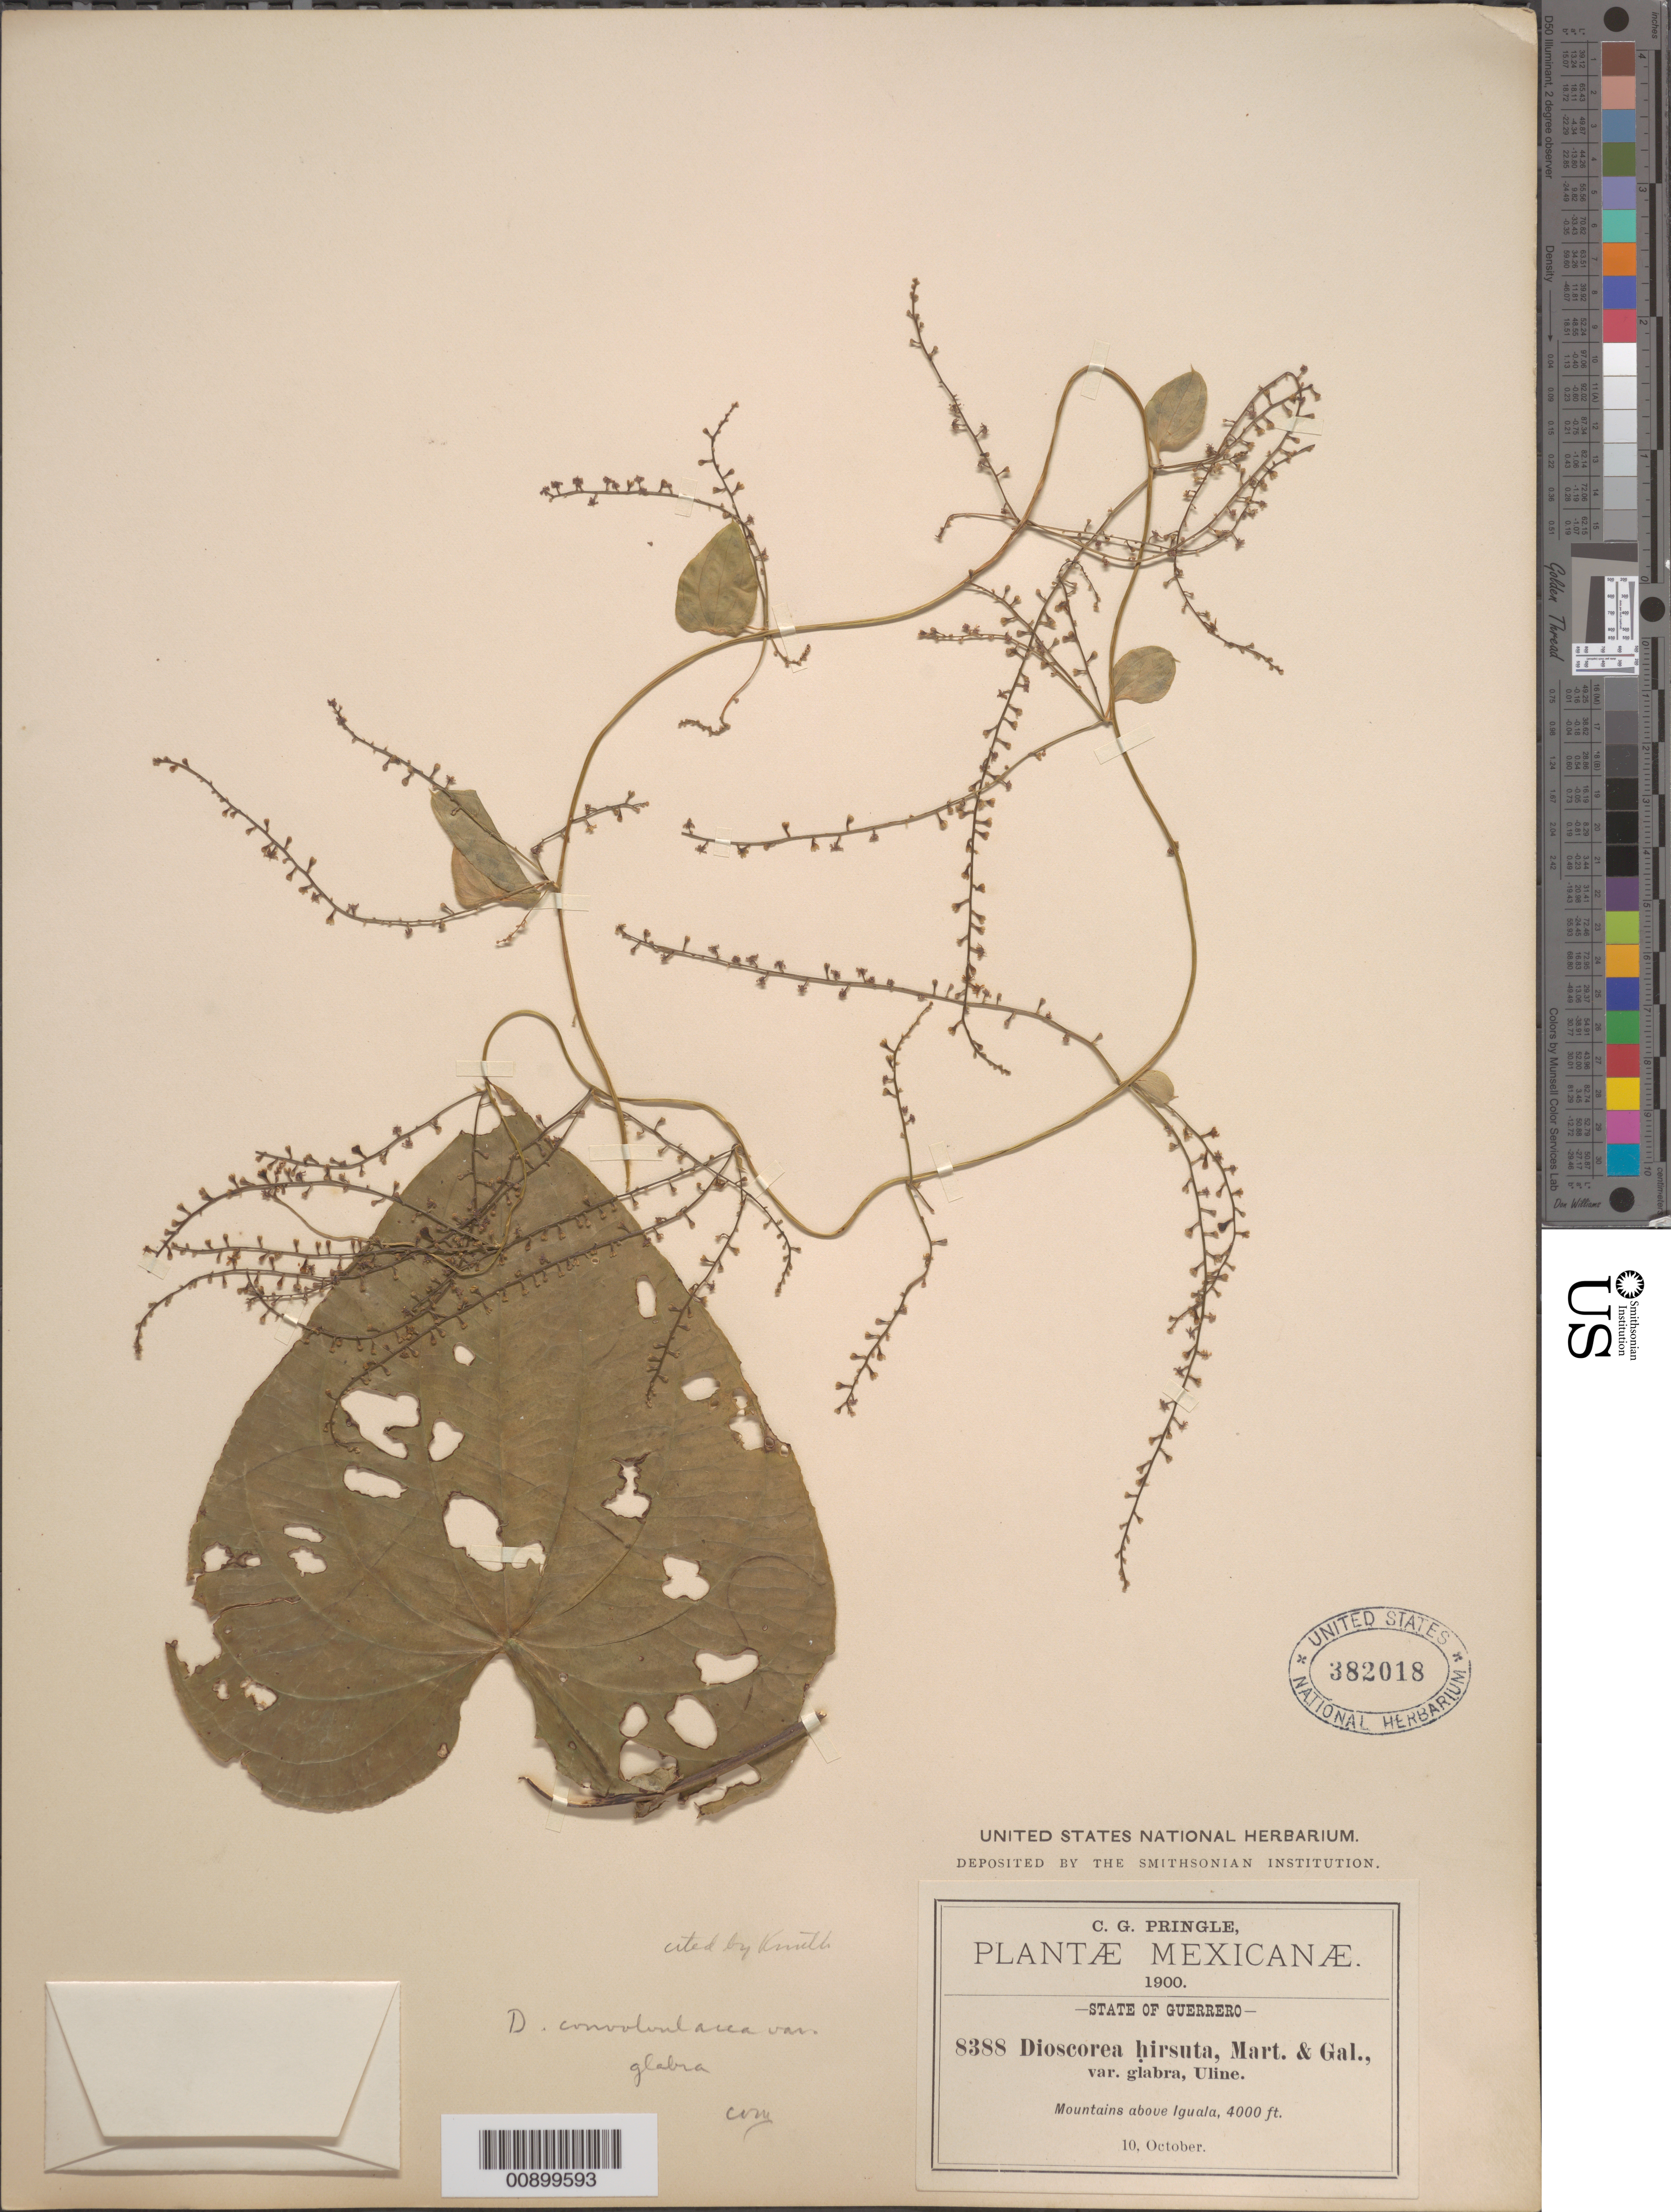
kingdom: Plantae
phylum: Tracheophyta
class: Liliopsida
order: Dioscoreales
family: Dioscoreaceae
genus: Dioscorea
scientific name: Dioscorea convolvulacea var. glabra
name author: (Hemsl.) Uline ex R. Knuth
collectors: C. G. Pringle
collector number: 8388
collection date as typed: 10 Oct 1900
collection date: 1900-10-10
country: Mexico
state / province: Guerrero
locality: Mountains above Iguala, Guerrero.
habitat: Mountains.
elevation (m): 1219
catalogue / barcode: US 382018